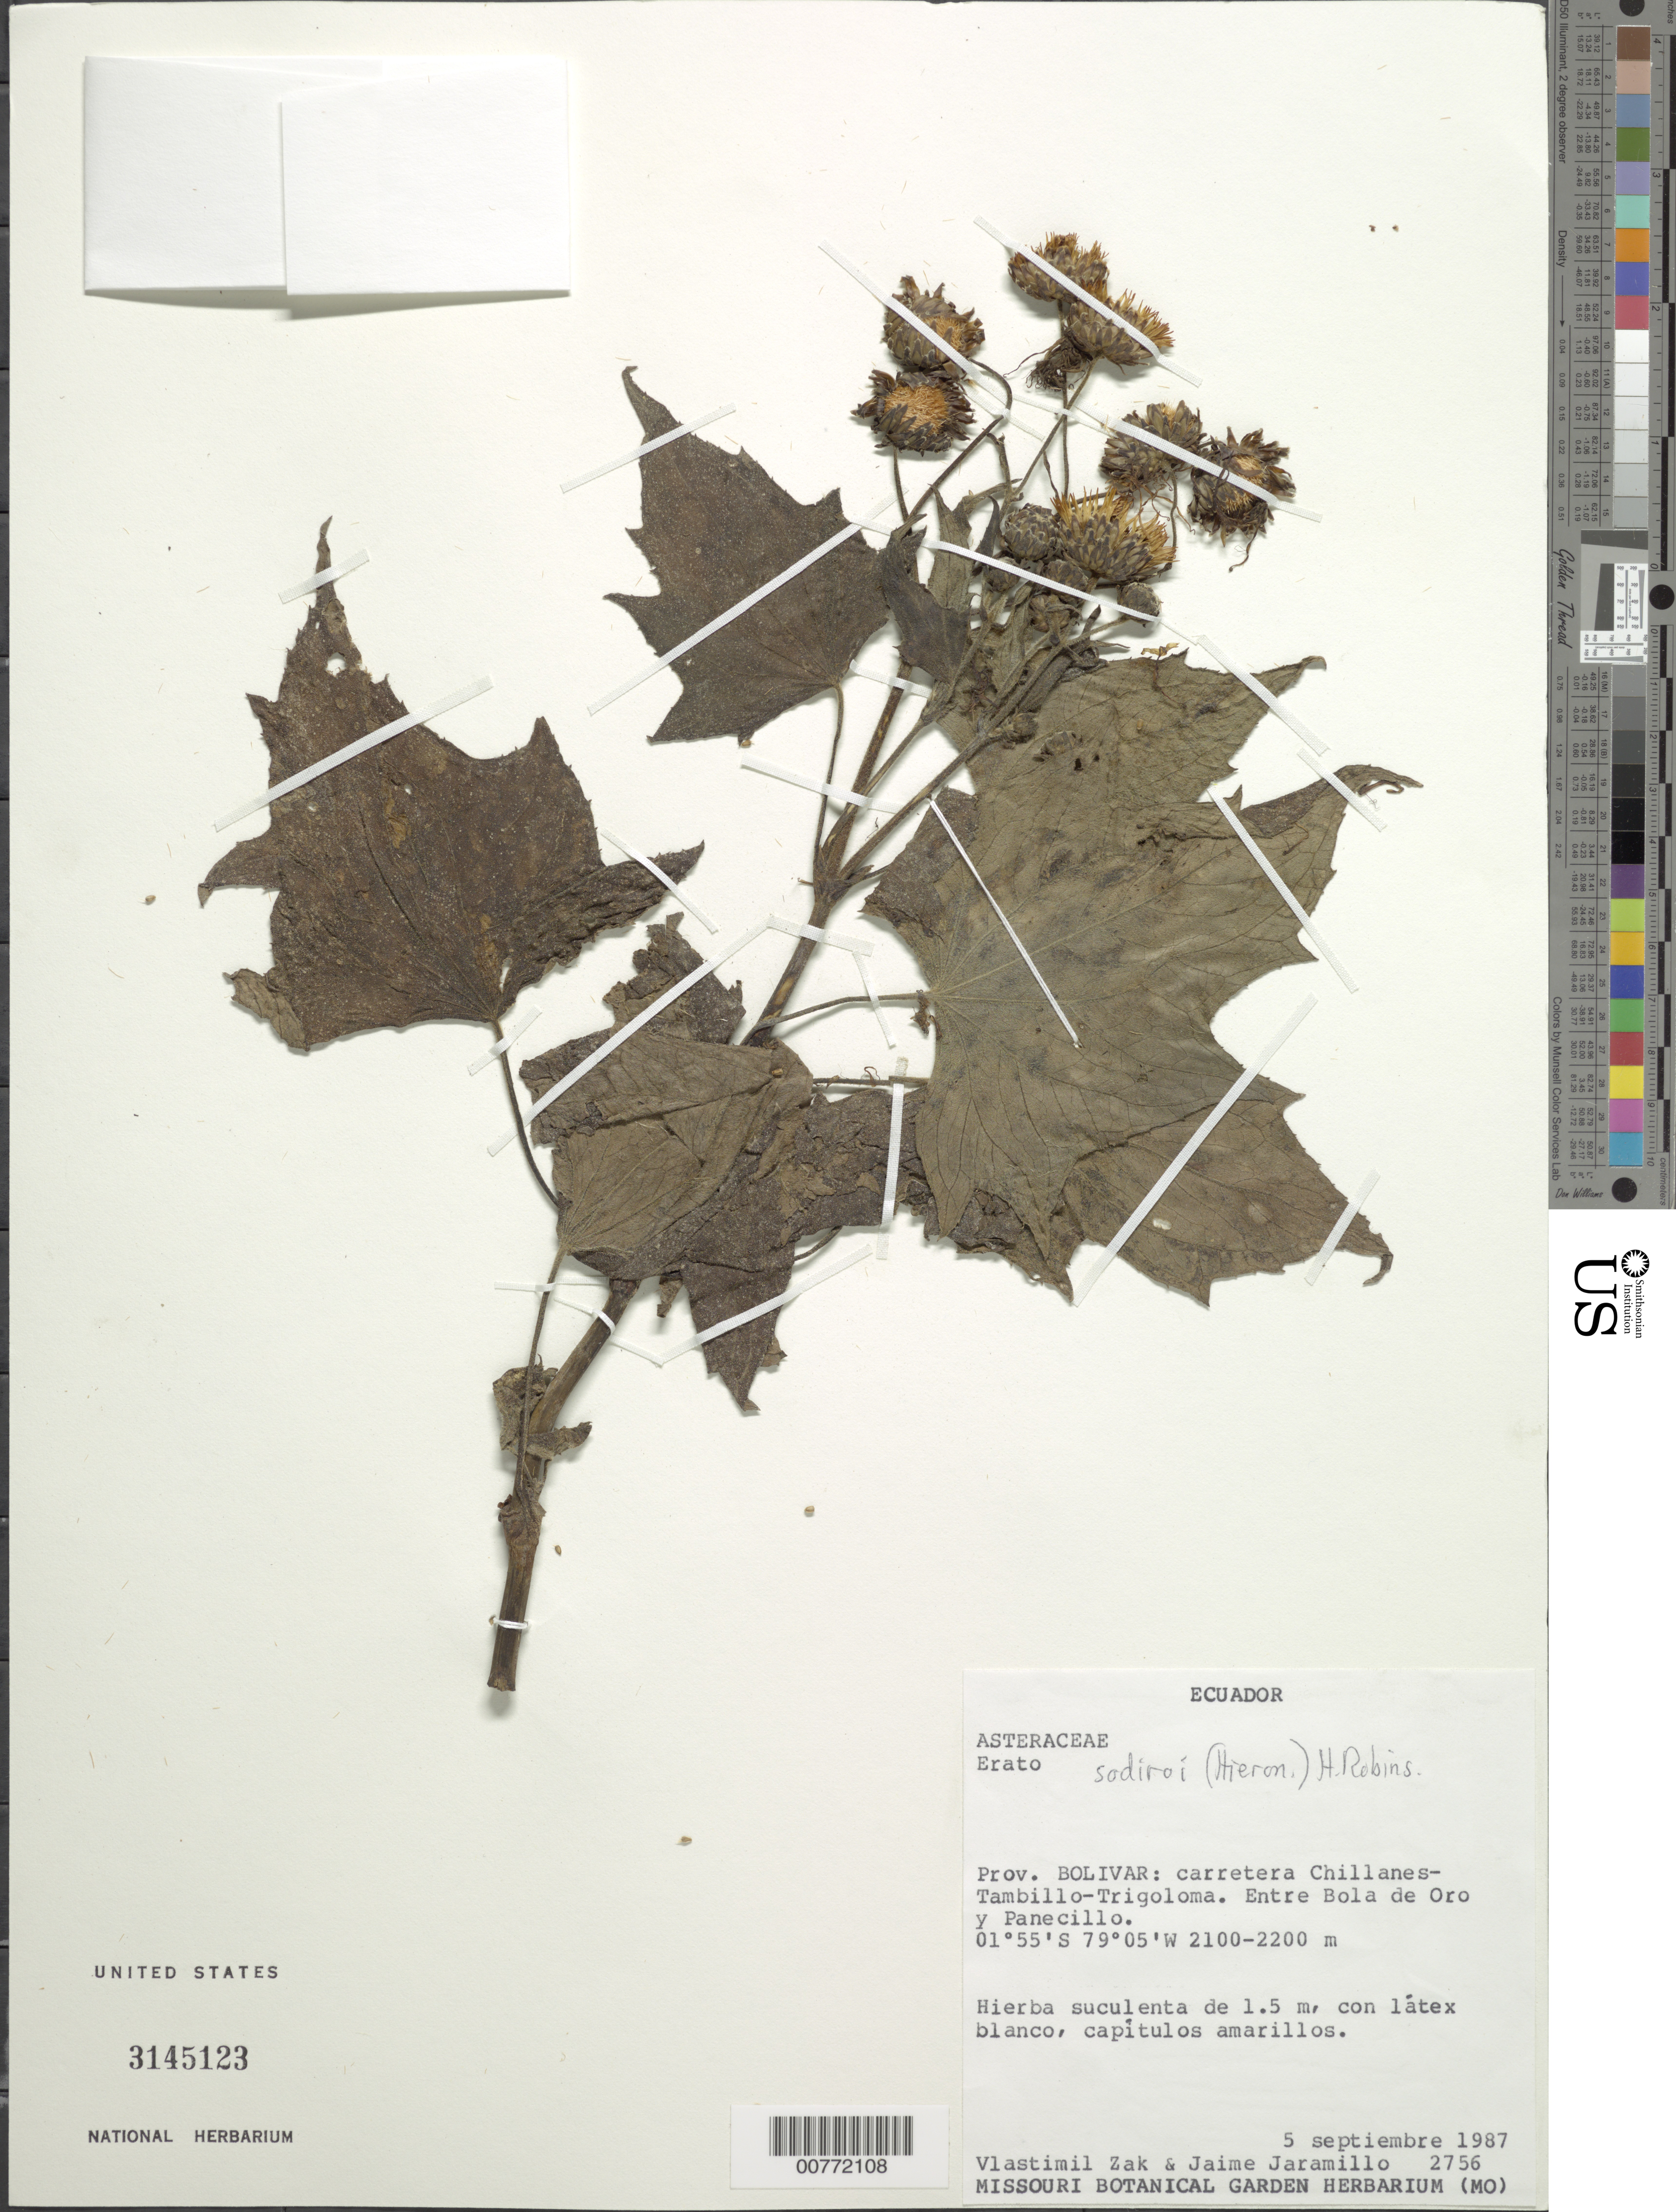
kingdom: Plantae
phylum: Tracheophyta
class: Magnoliopsida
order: Asterales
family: Asteraceae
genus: Erato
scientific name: Erato sodiroi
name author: (Hieron.) H. Rob.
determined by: Robinson, Harold E., (US)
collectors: V. Zak & J. L. Jaramillo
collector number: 2756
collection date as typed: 5 September 1987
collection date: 1987-09-05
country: Ecuador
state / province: Bolívar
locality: Chillanes-Tambillo-Trigoloma carretera, entre Bola de Oro y Panecillo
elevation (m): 2100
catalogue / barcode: US 3145123